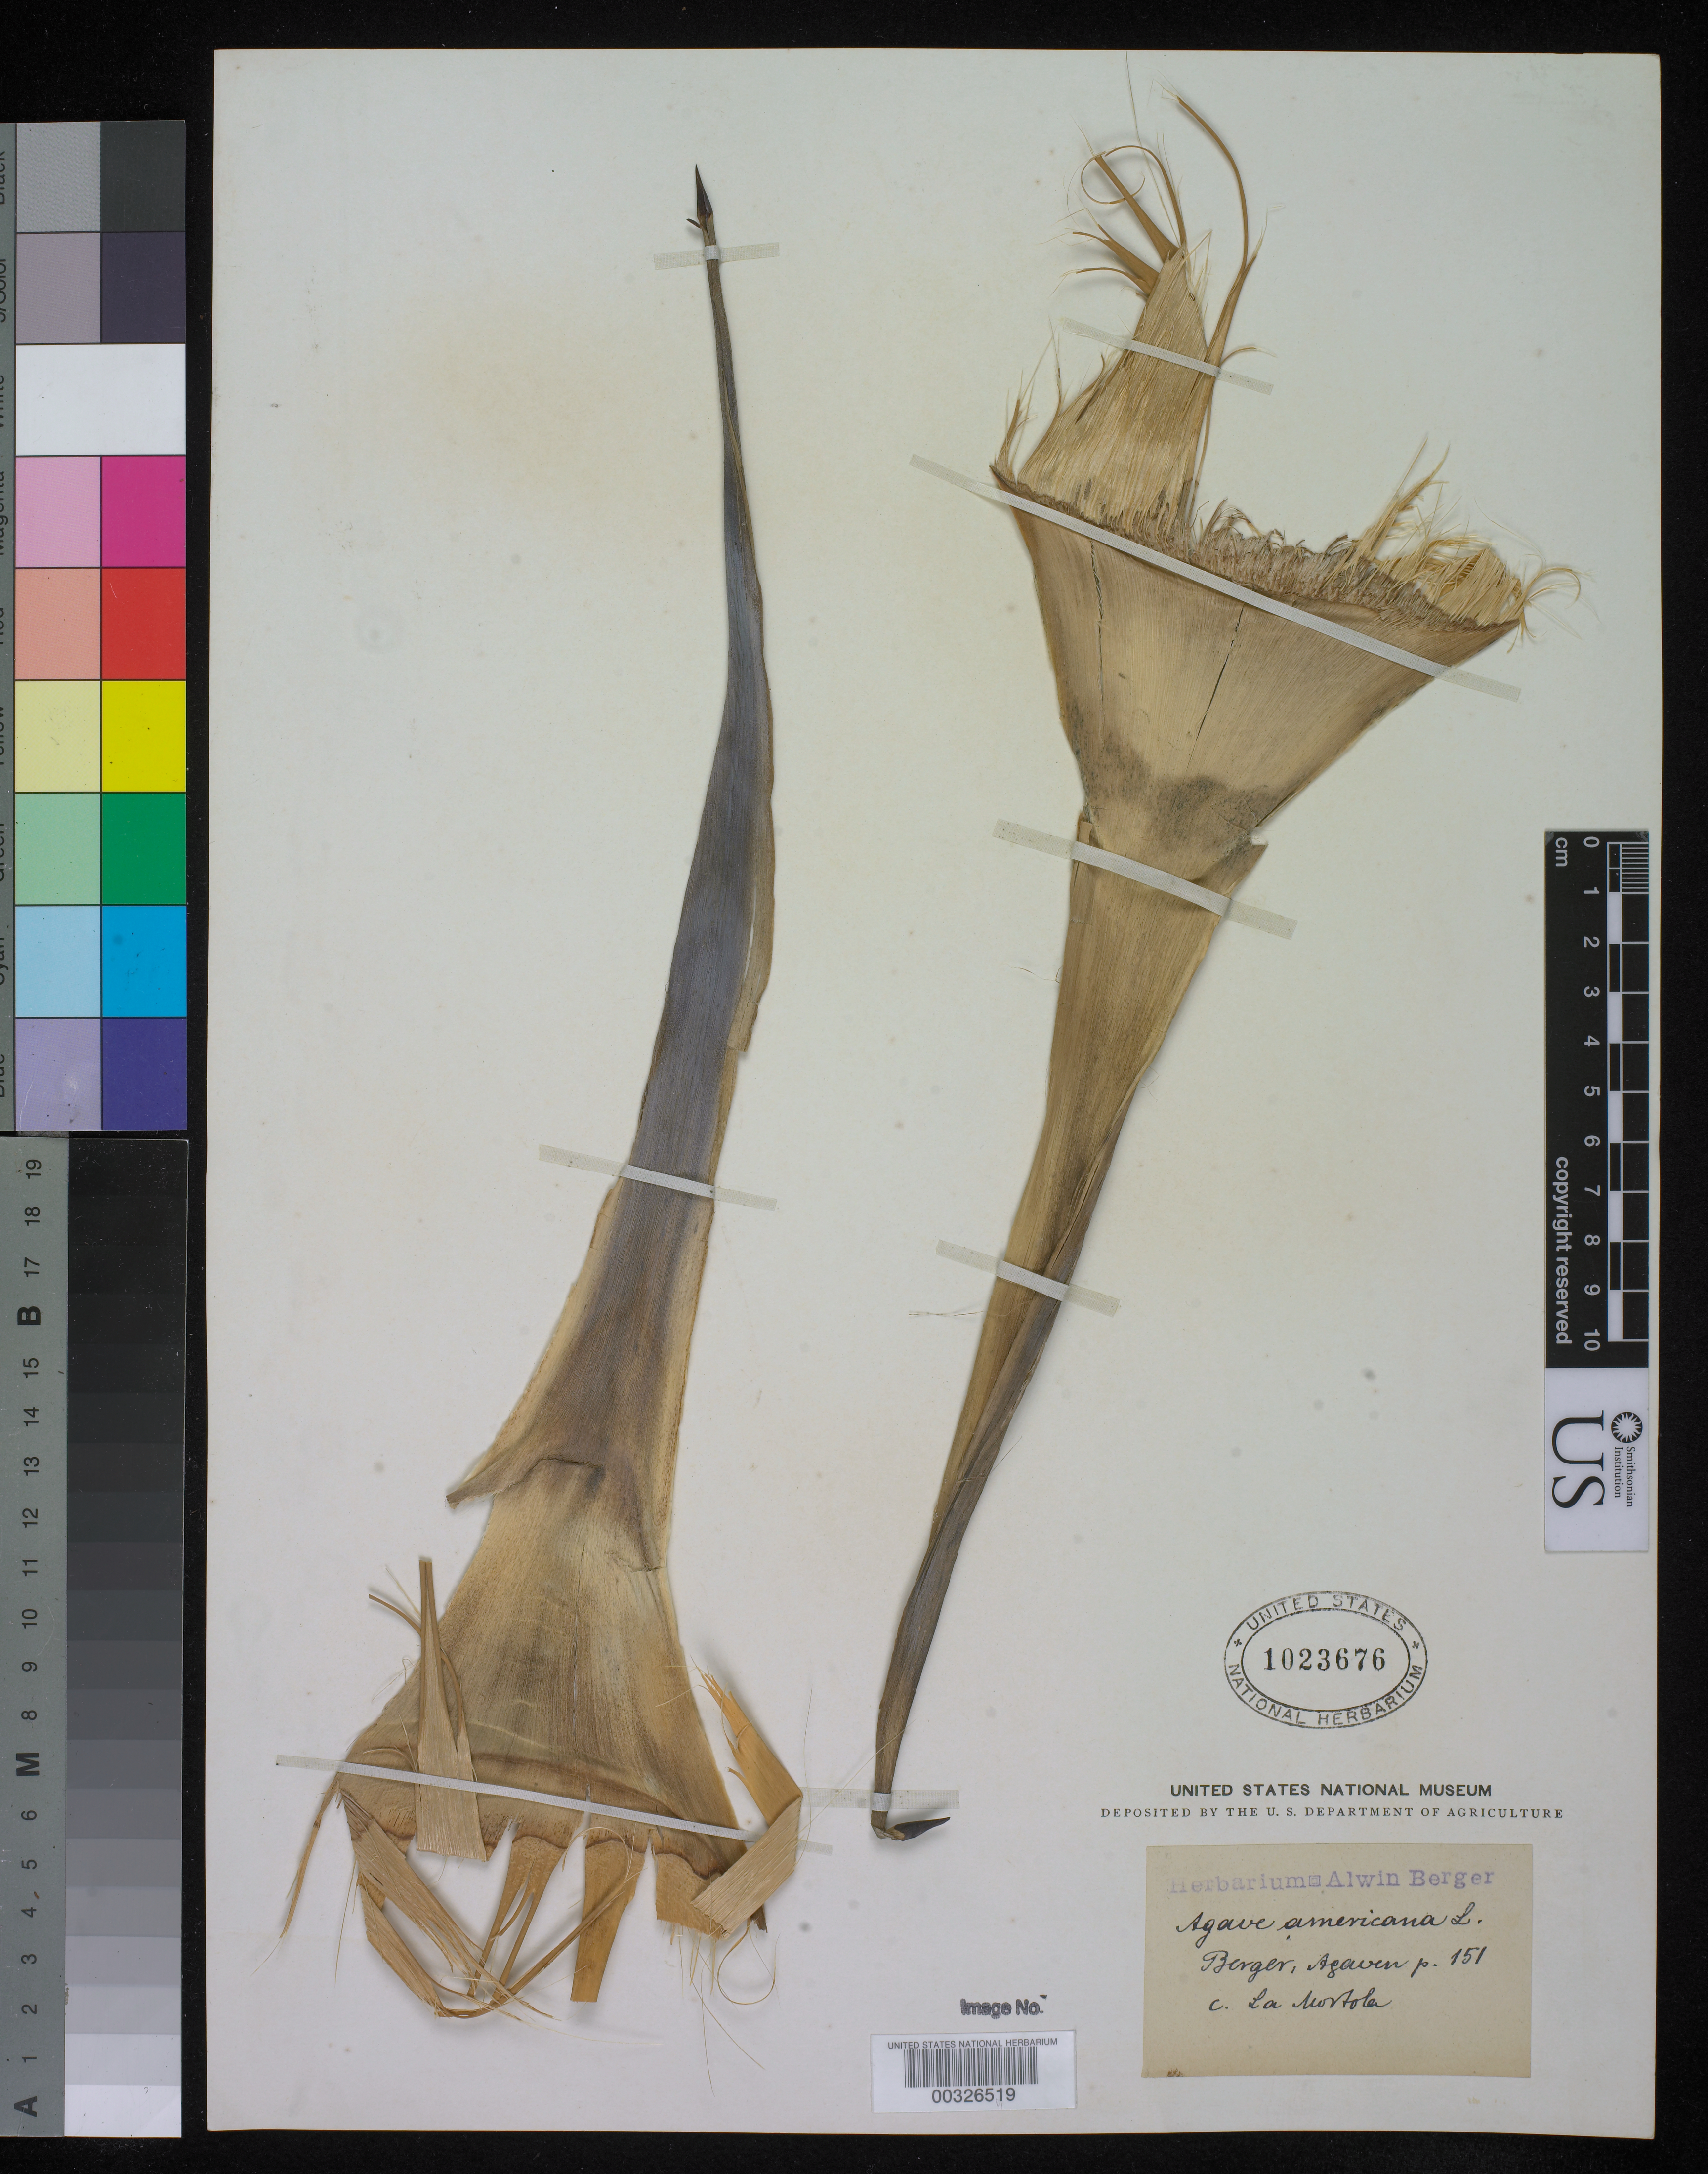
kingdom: Plantae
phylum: Tracheophyta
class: Liliopsida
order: Asparagales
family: Asparagaceae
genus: Agave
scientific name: Agave americana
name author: L.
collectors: ex herb. A. Berger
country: Mexico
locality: E of Monserrat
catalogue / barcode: US 1023676